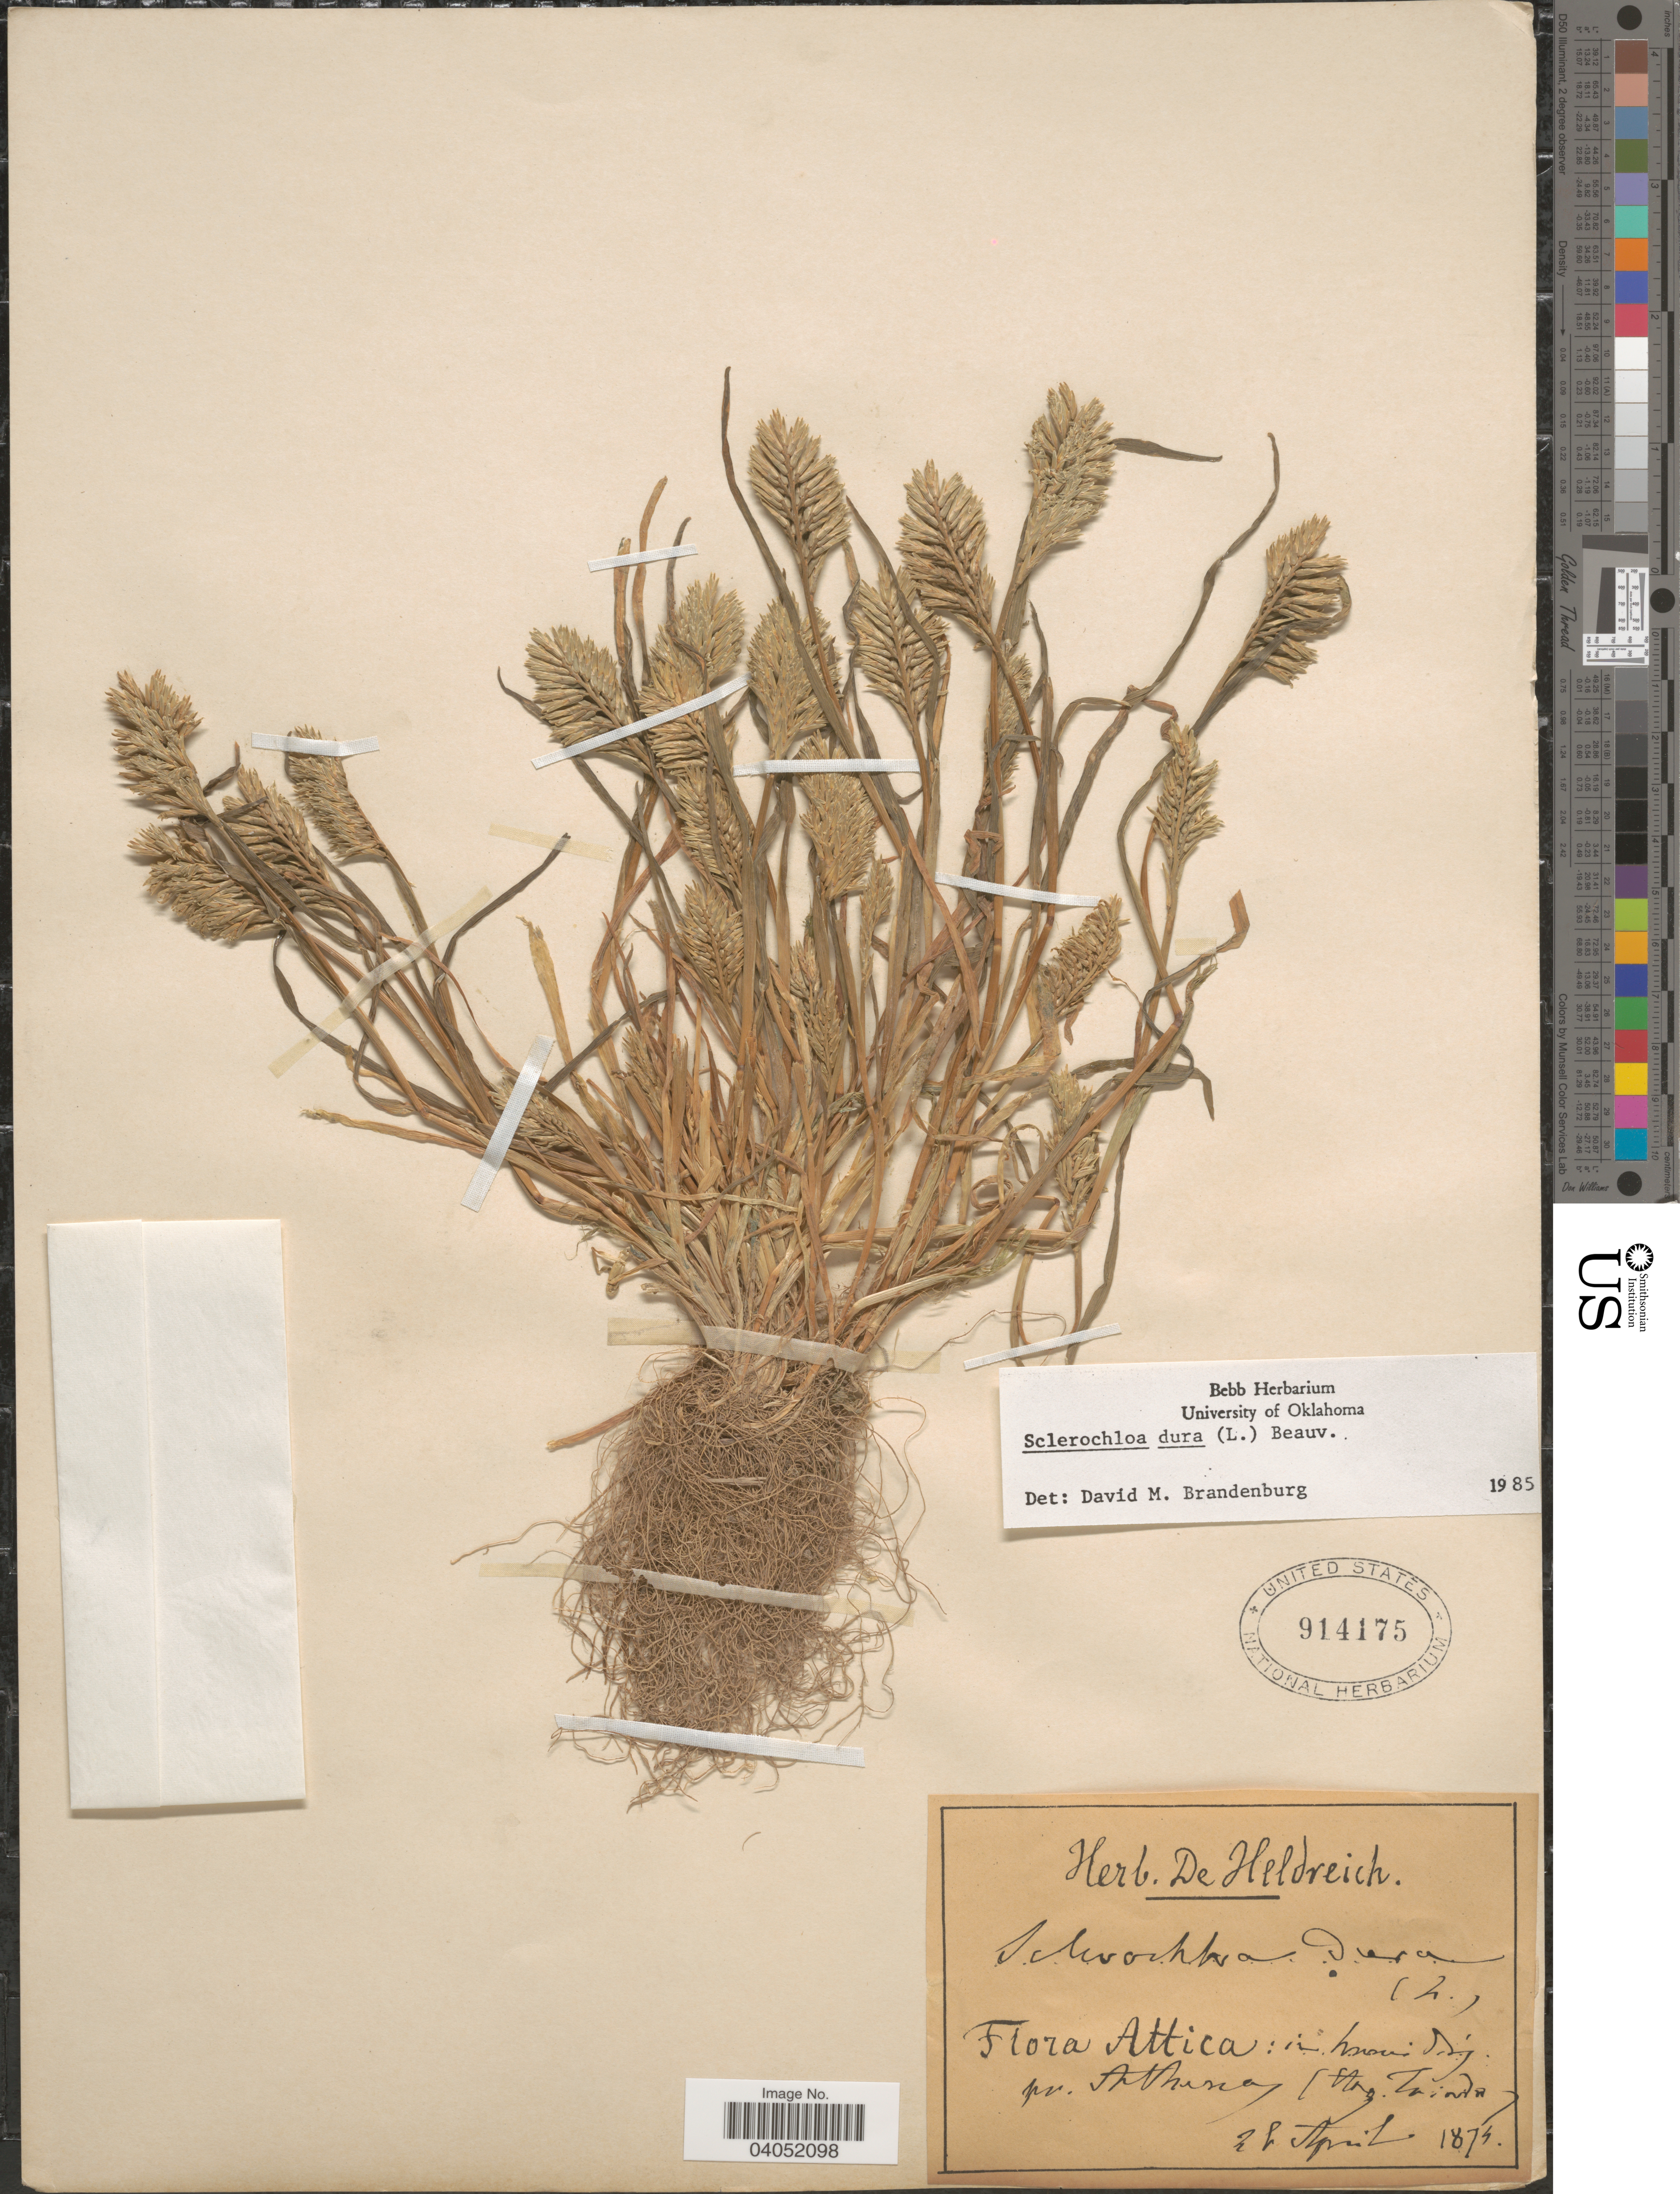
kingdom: Plantae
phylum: Tracheophyta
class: Liliopsida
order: Poales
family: Poaceae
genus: Sclerochloa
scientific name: Sclerochloa dura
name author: (L.) P. Beauv.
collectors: ex herb. De Heldreich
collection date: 1874-04-28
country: Greece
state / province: Attica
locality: In huevi [interpreted] dedj. pr. Athens (Hag. Triada).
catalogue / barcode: US 914175